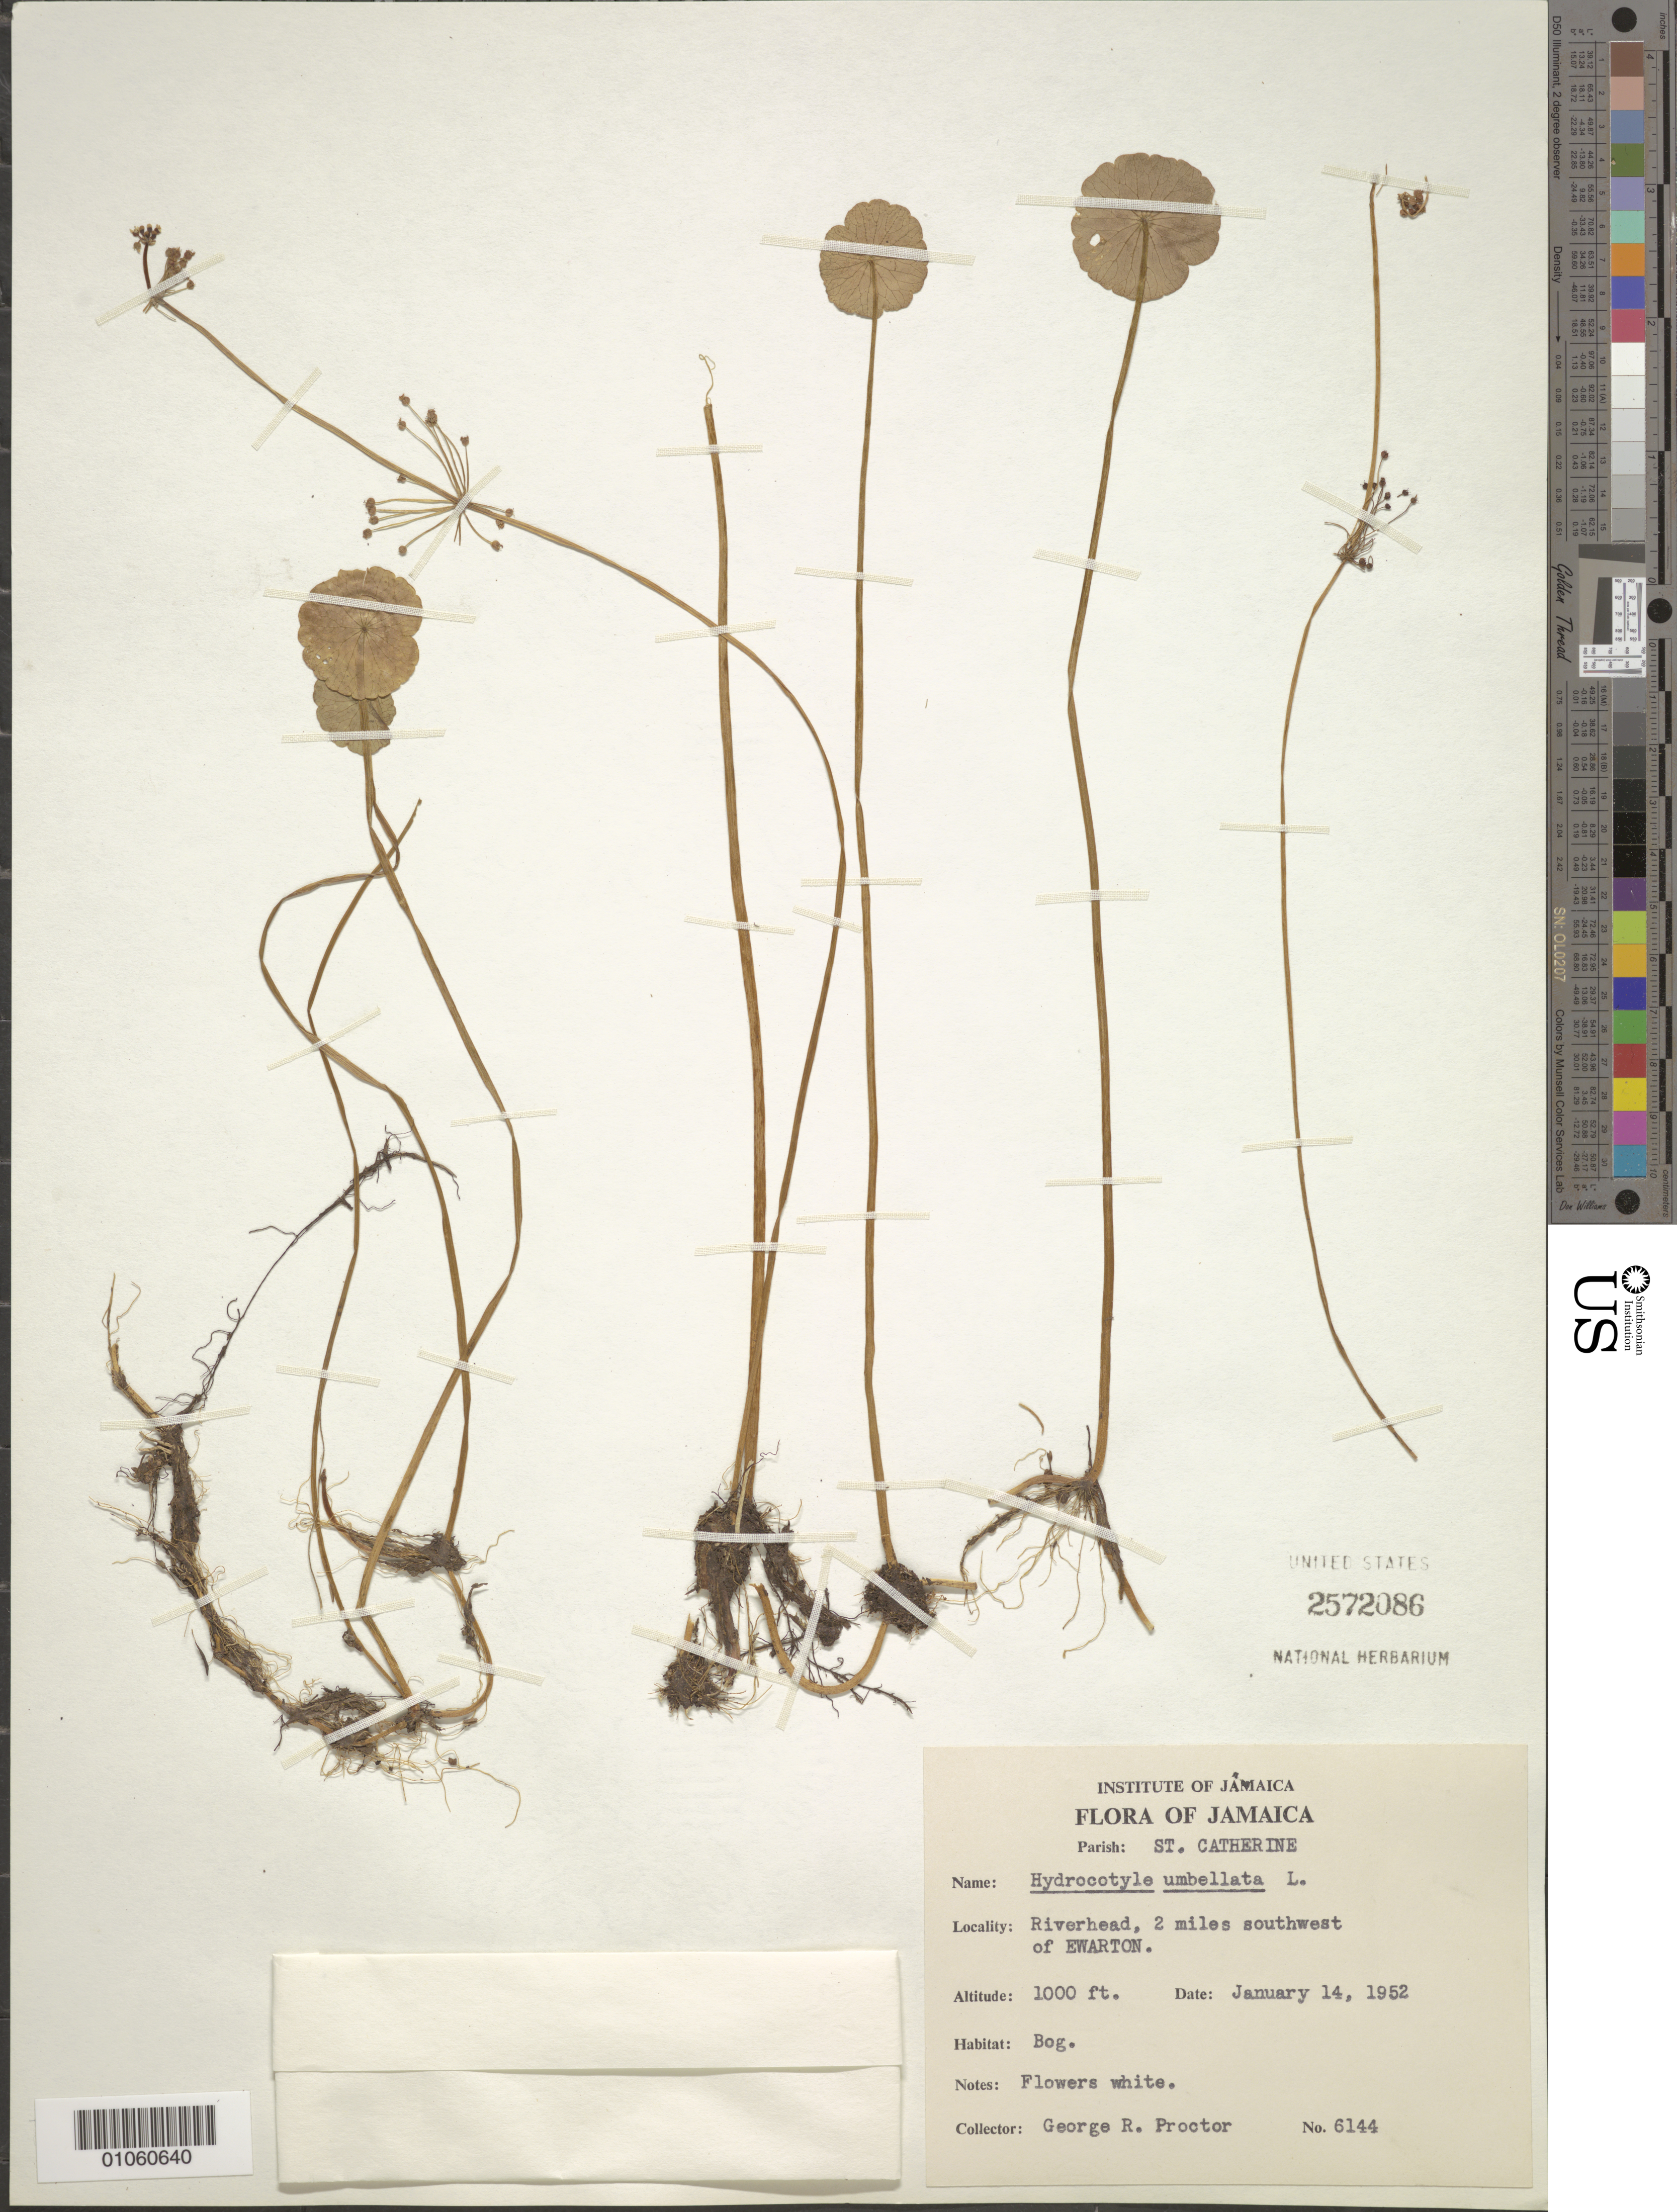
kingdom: Plantae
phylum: Tracheophyta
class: Magnoliopsida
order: Apiales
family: Araliaceae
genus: Hydrocotyle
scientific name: Hydrocotyle verticillata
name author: Thunb.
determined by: Mendoza, M.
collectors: G. R. Proctor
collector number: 6144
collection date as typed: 14 Jan 1952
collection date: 1952-01-14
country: Jamaica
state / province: Saint Catherine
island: Jamaica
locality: Riverhead, 2 miles SW of Ewarton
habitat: Bog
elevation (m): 305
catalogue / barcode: US 2572086